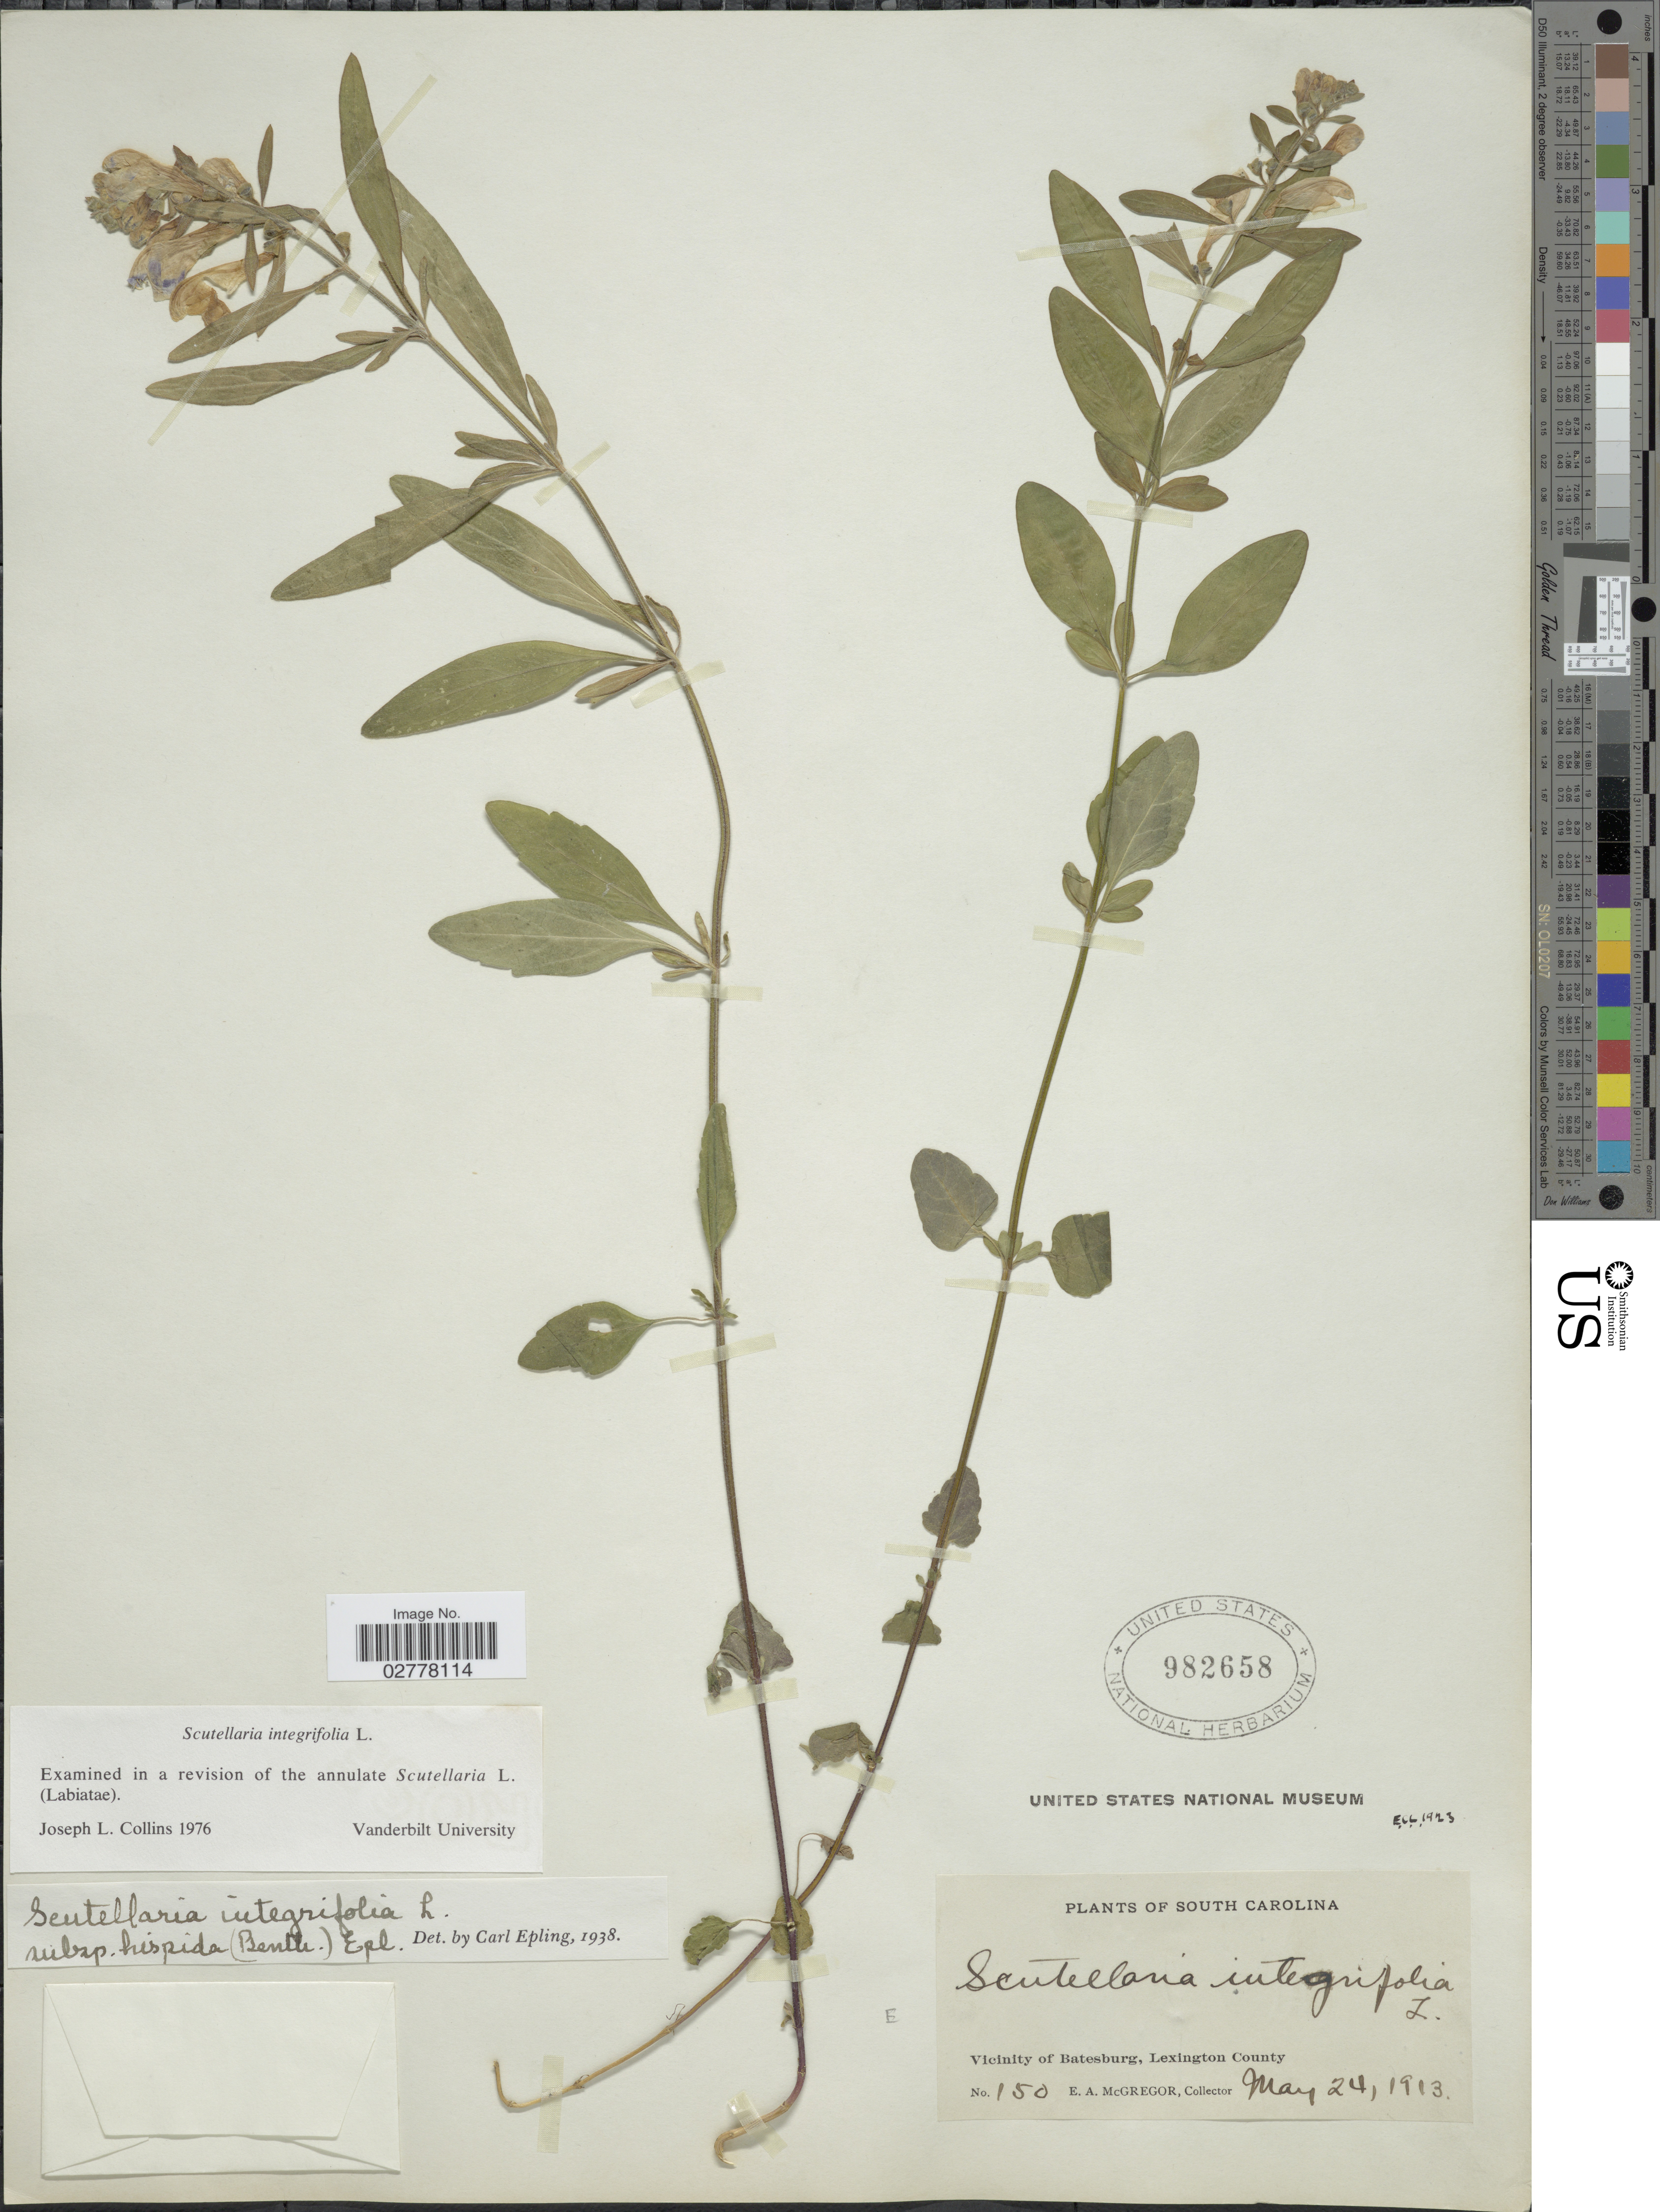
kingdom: Plantae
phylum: Tracheophyta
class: Magnoliopsida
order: Lamiales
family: Lamiaceae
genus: Scutellaria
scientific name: Scutellaria integrifolia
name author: L.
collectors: E. A. McGregor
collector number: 150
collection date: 1913-05-24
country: United States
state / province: South Carolina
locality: Vicinity of Batesburg, Lexington County.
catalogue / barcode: US 982658